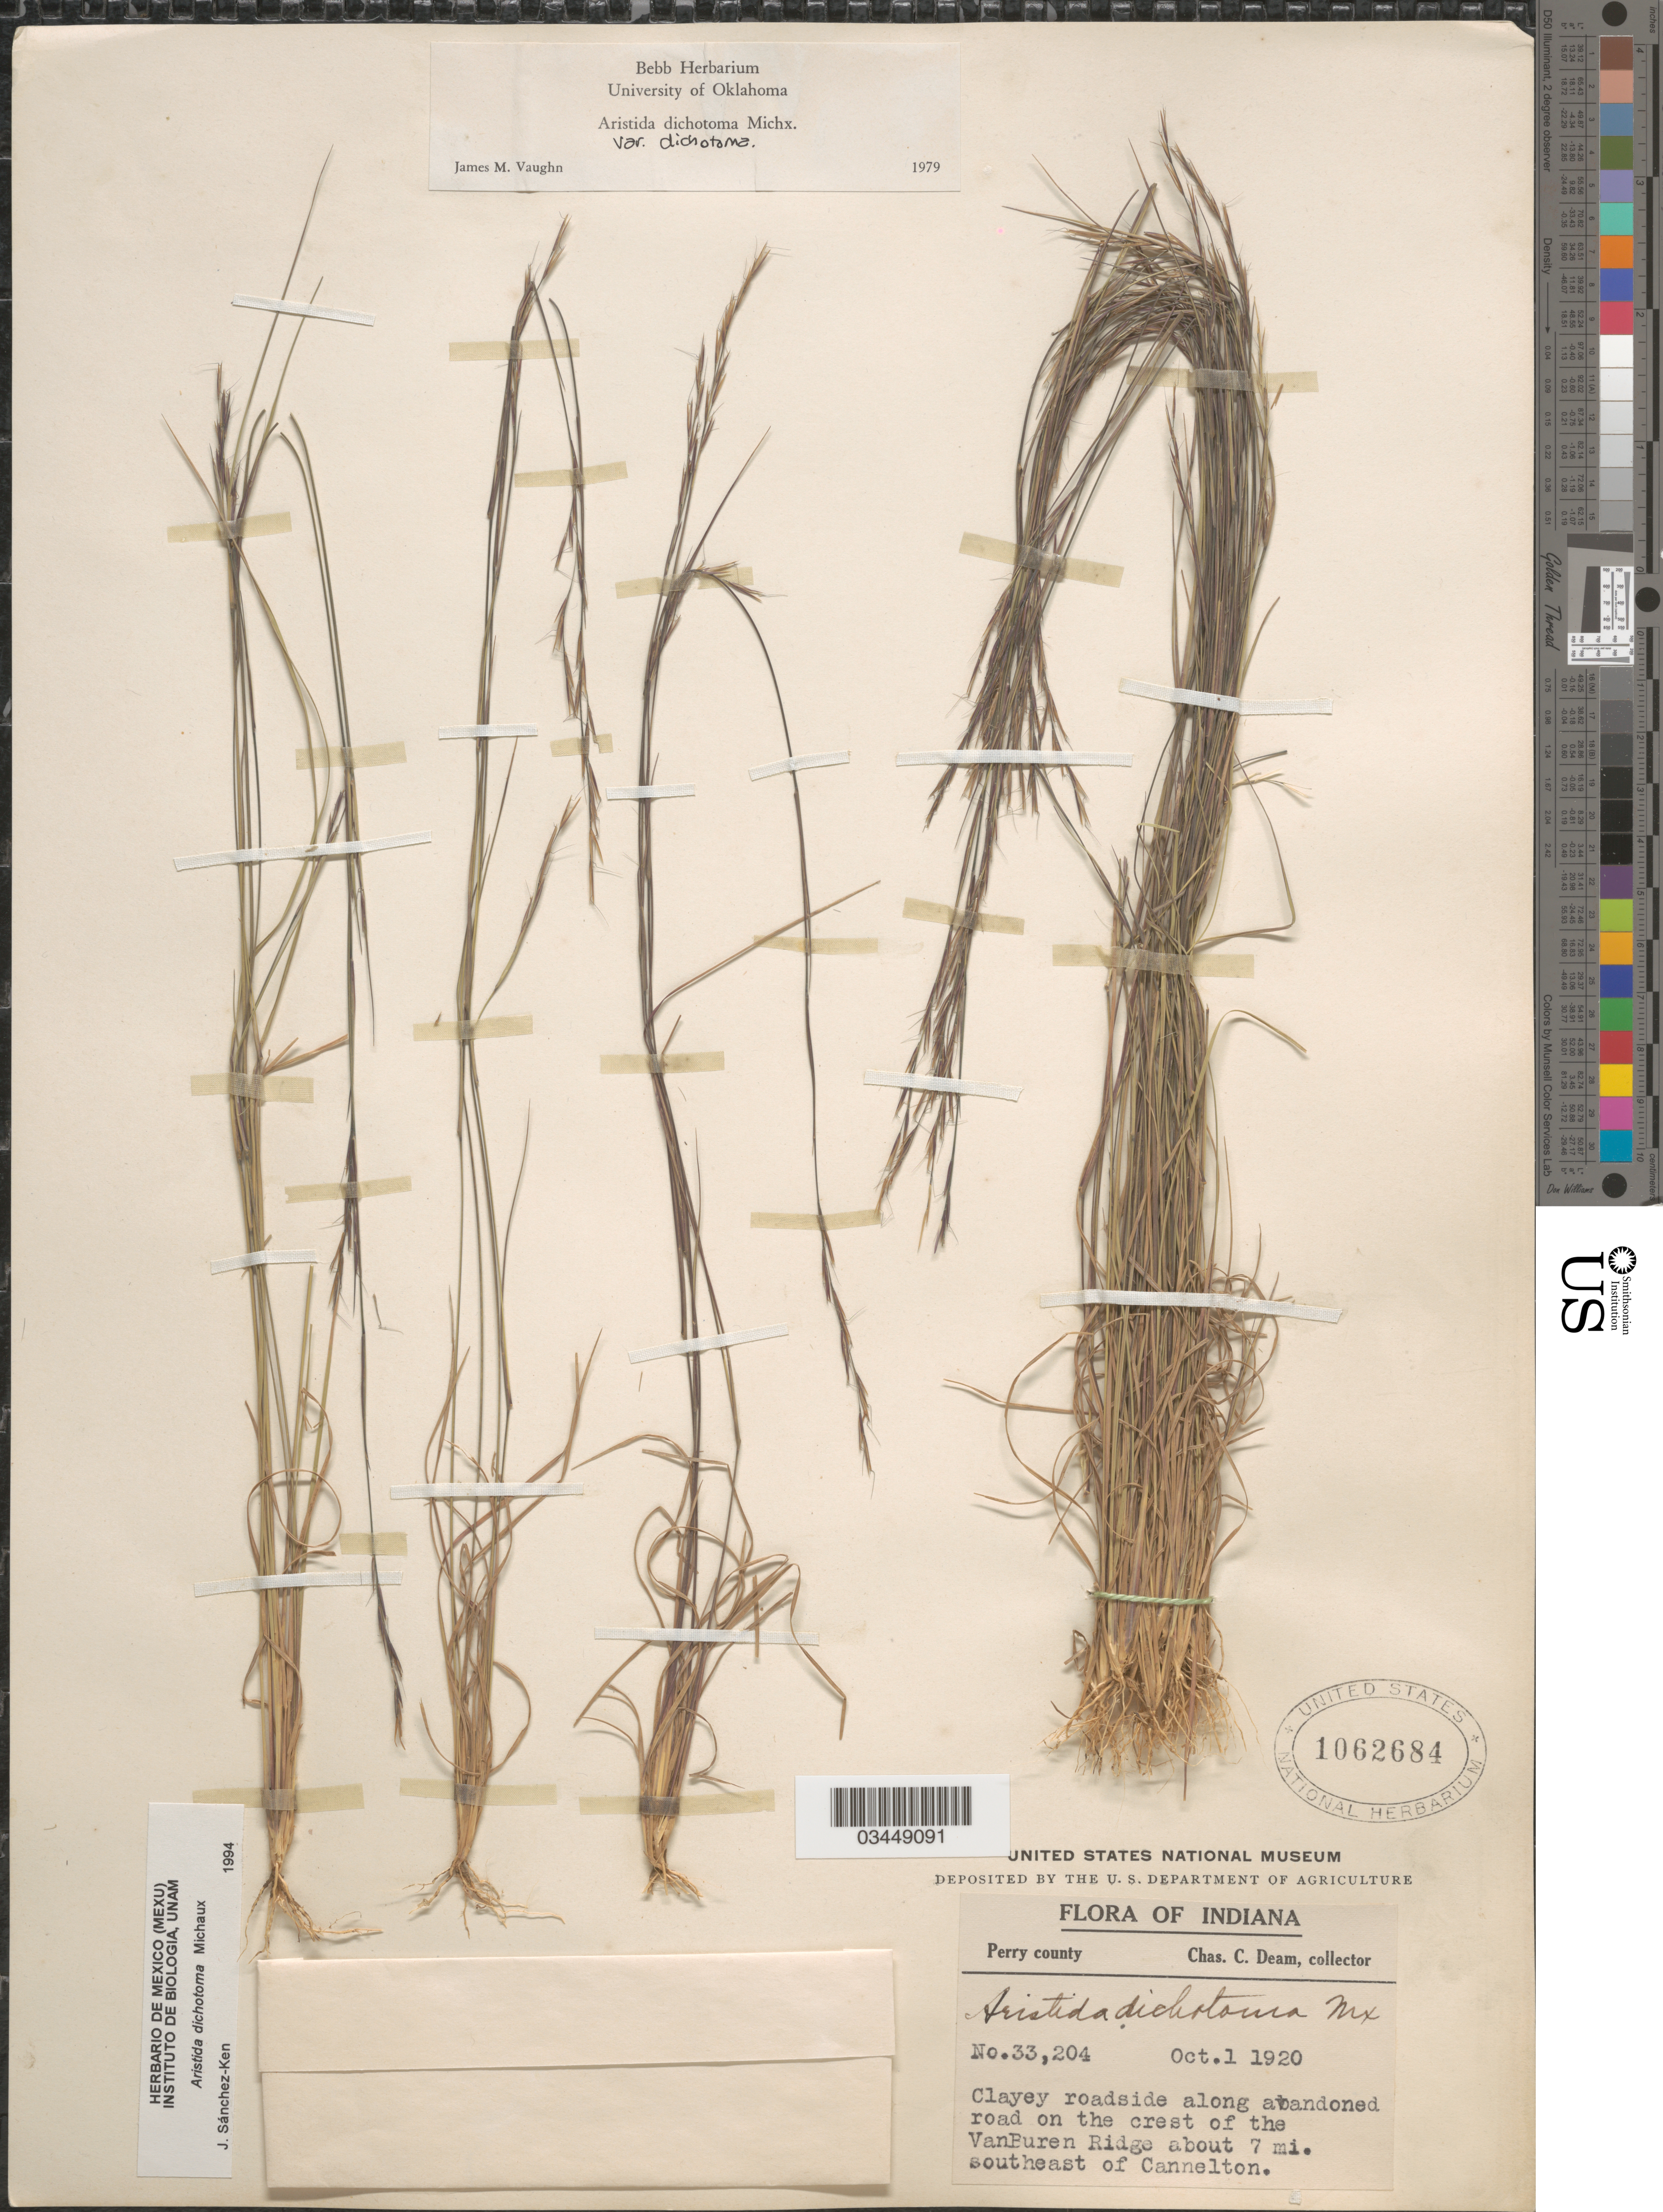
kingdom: Plantae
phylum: Tracheophyta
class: Liliopsida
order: Poales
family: Poaceae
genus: Aristida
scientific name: Aristida dichotoma var. dichotoma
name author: Michx.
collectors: C. C. Deam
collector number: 33204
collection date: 1920-10-01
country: United States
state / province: Indiana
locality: Perry county. Clayey roadside along abandoned road on the crest of the VanBuren Ridge about 7 mi. southeast of Cannelton.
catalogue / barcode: US 1062684